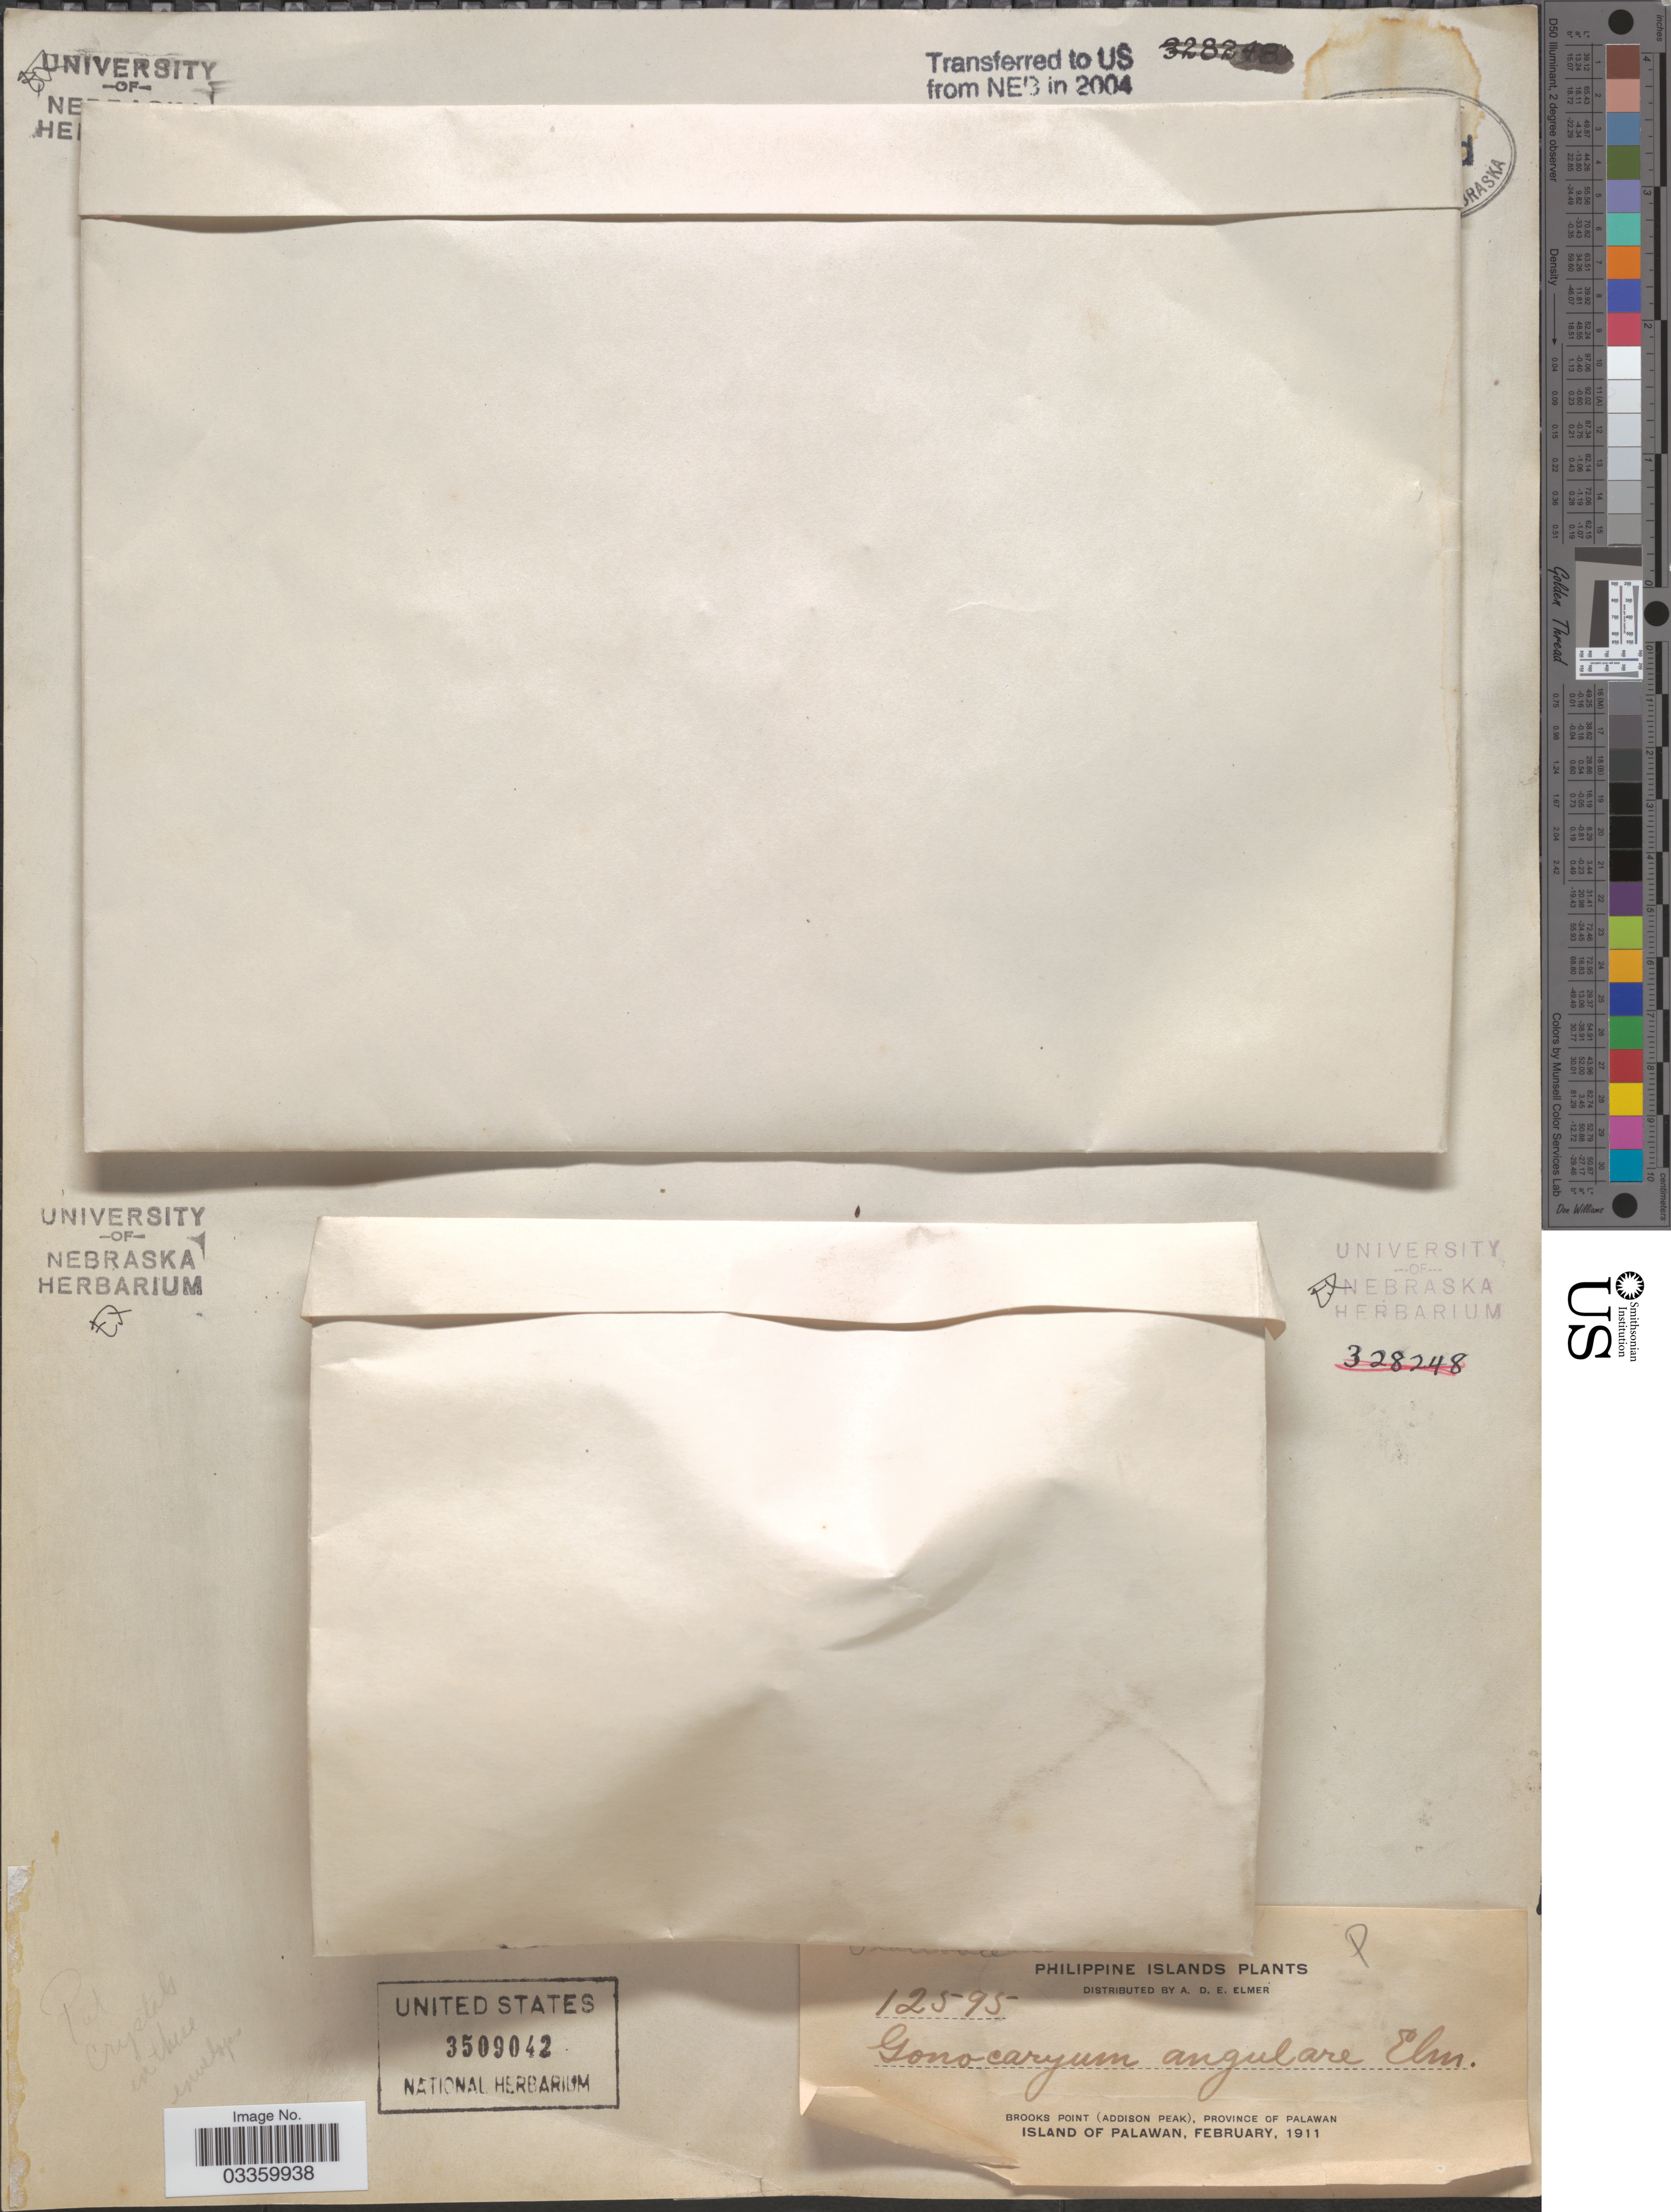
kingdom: Plantae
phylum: Tracheophyta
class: Magnoliopsida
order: Icacinales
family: Icacinaceae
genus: Merrilliodendron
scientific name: Merrilliodendron megacarpum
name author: (Hemsl.) Sleumer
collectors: A. D. E. Elmer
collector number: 12595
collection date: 1911-02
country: Philippines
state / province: Mimaropa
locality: Philippine Islands. Brooks Point (Addison Peak), province of Palawan. Island of Palawan.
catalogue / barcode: US 3509042